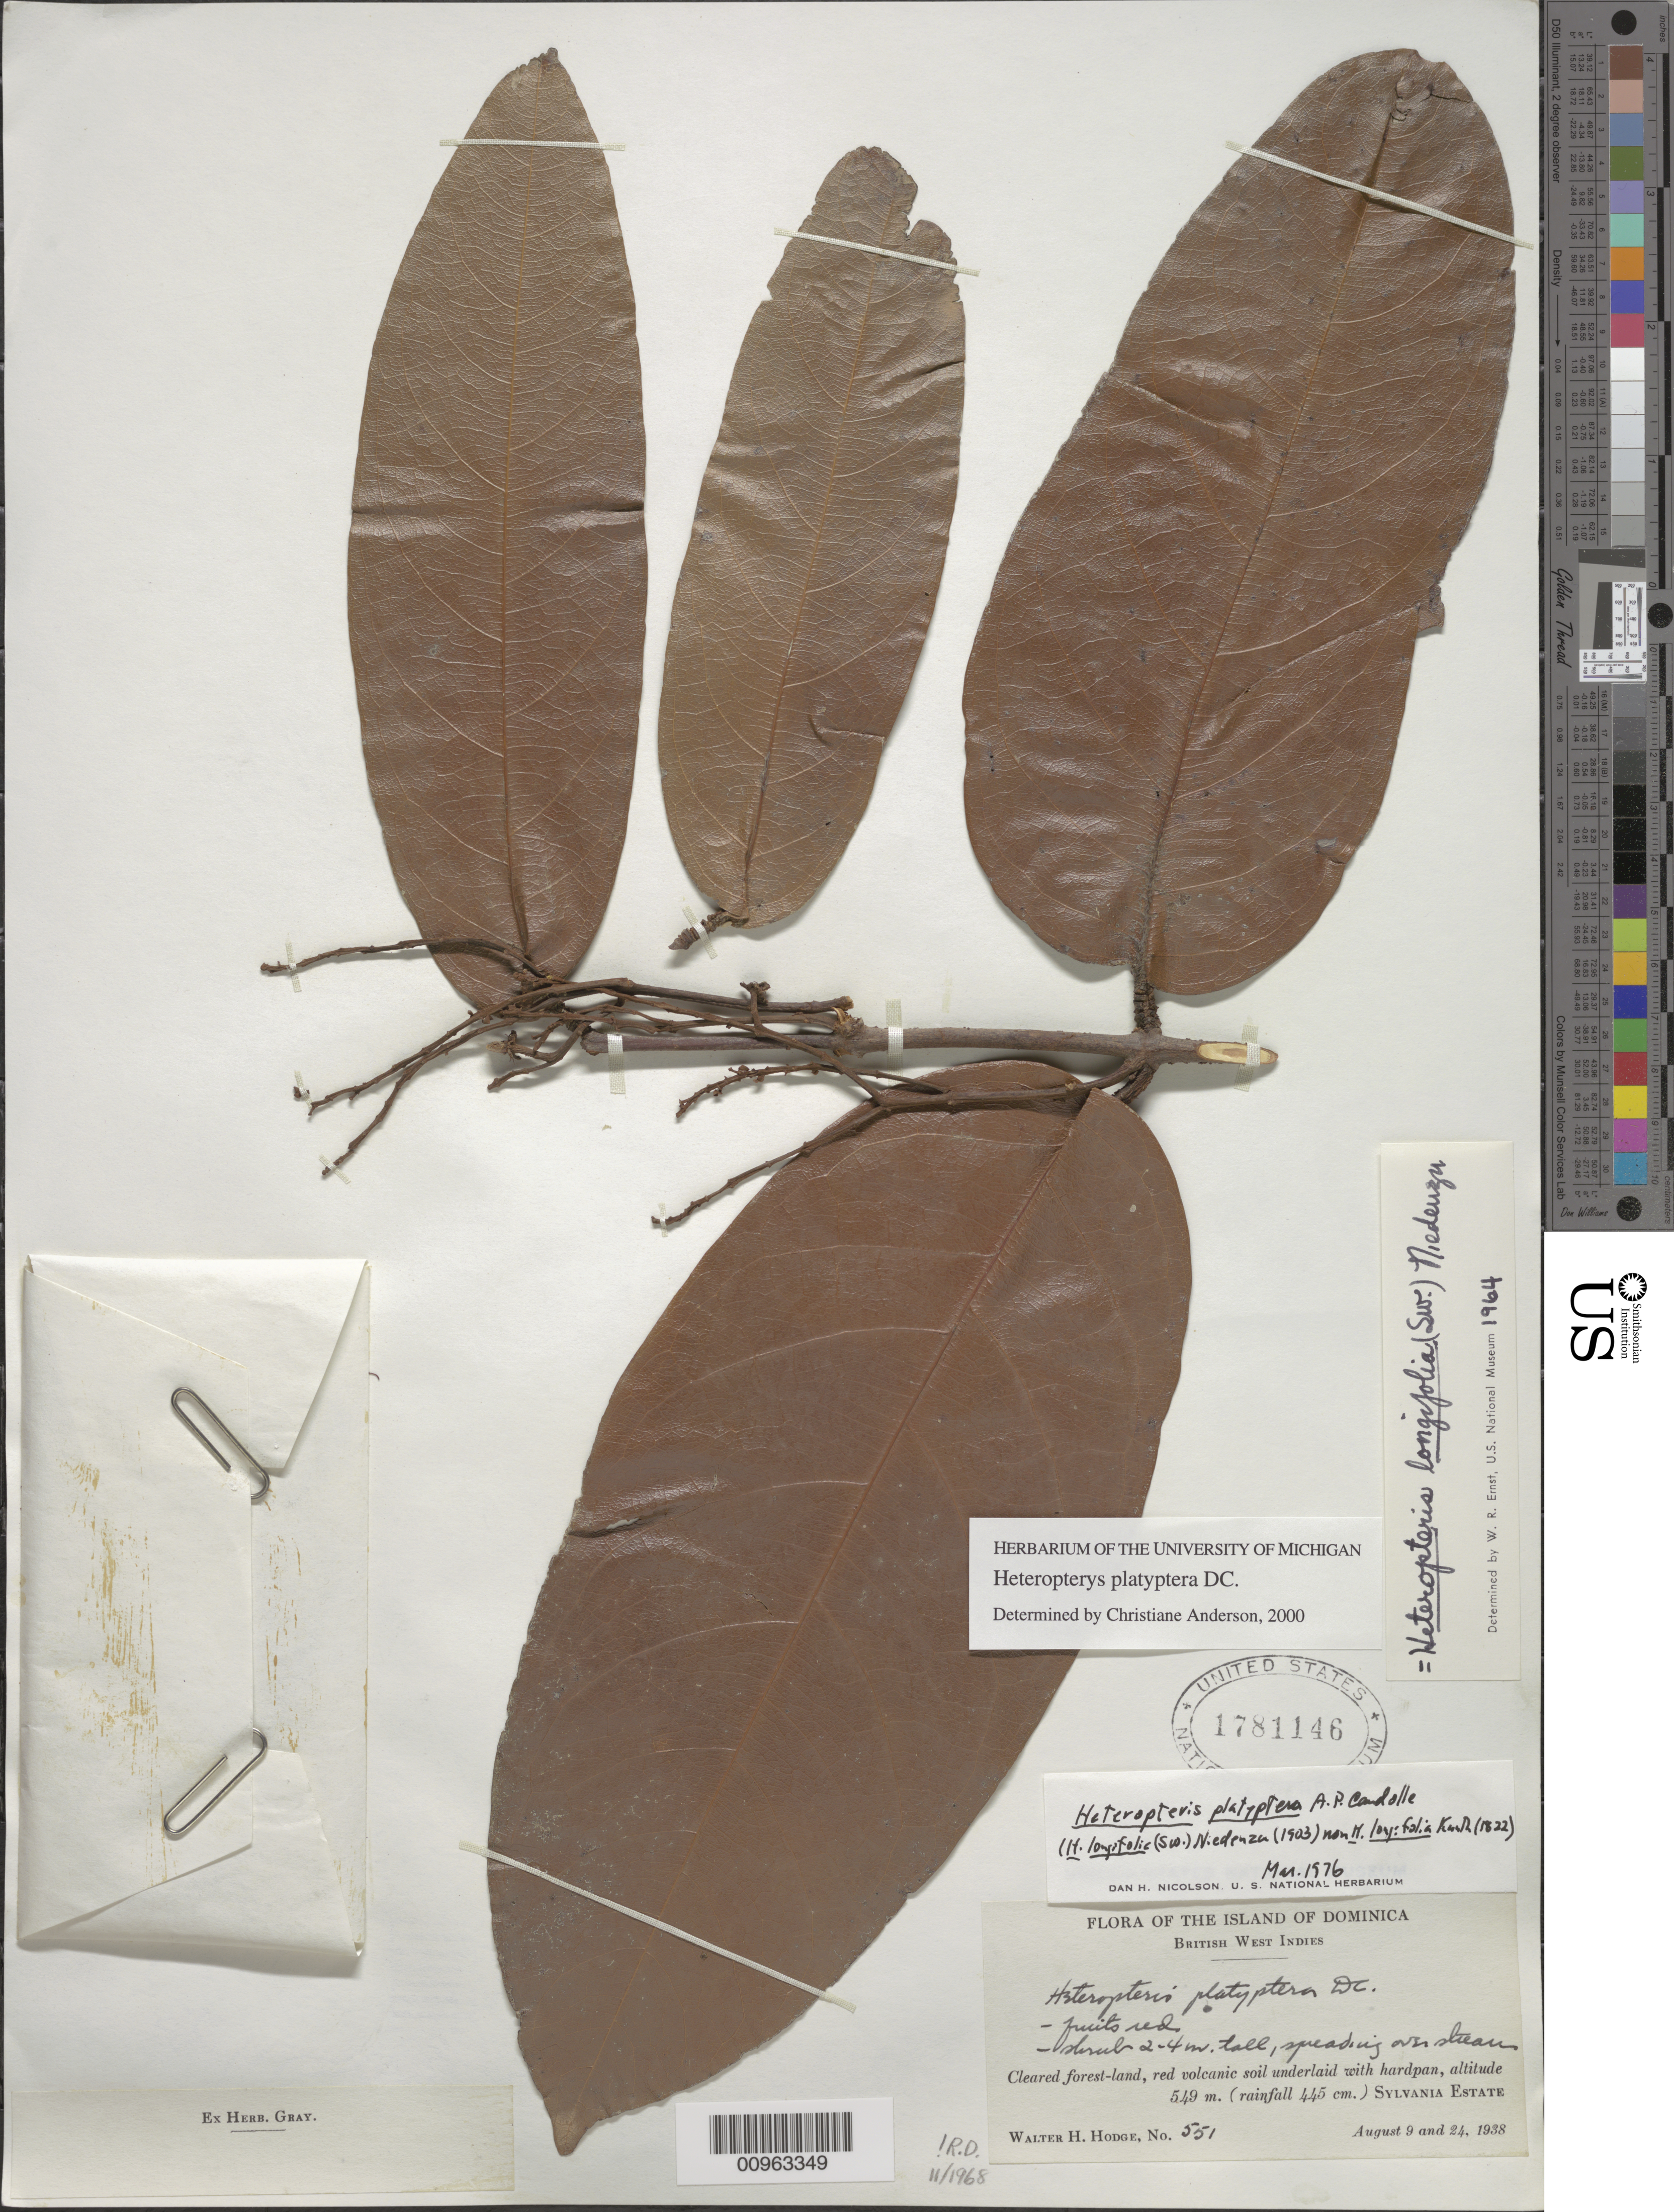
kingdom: Plantae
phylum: Tracheophyta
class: Magnoliopsida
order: Malpighiales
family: Malpighiaceae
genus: Heteropterys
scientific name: Heteropterys platyptera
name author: DC.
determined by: Anderson, C.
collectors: W. Hodge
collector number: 551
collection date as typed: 09 Aug 1938 and 24 Aug 1938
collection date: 1938-08-09,1938-08-24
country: Dominica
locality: Sylvania Estate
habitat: Spreading over stream; cleared forest-land, red volcanic soil underlaid with hardpan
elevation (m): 549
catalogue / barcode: US 1781146